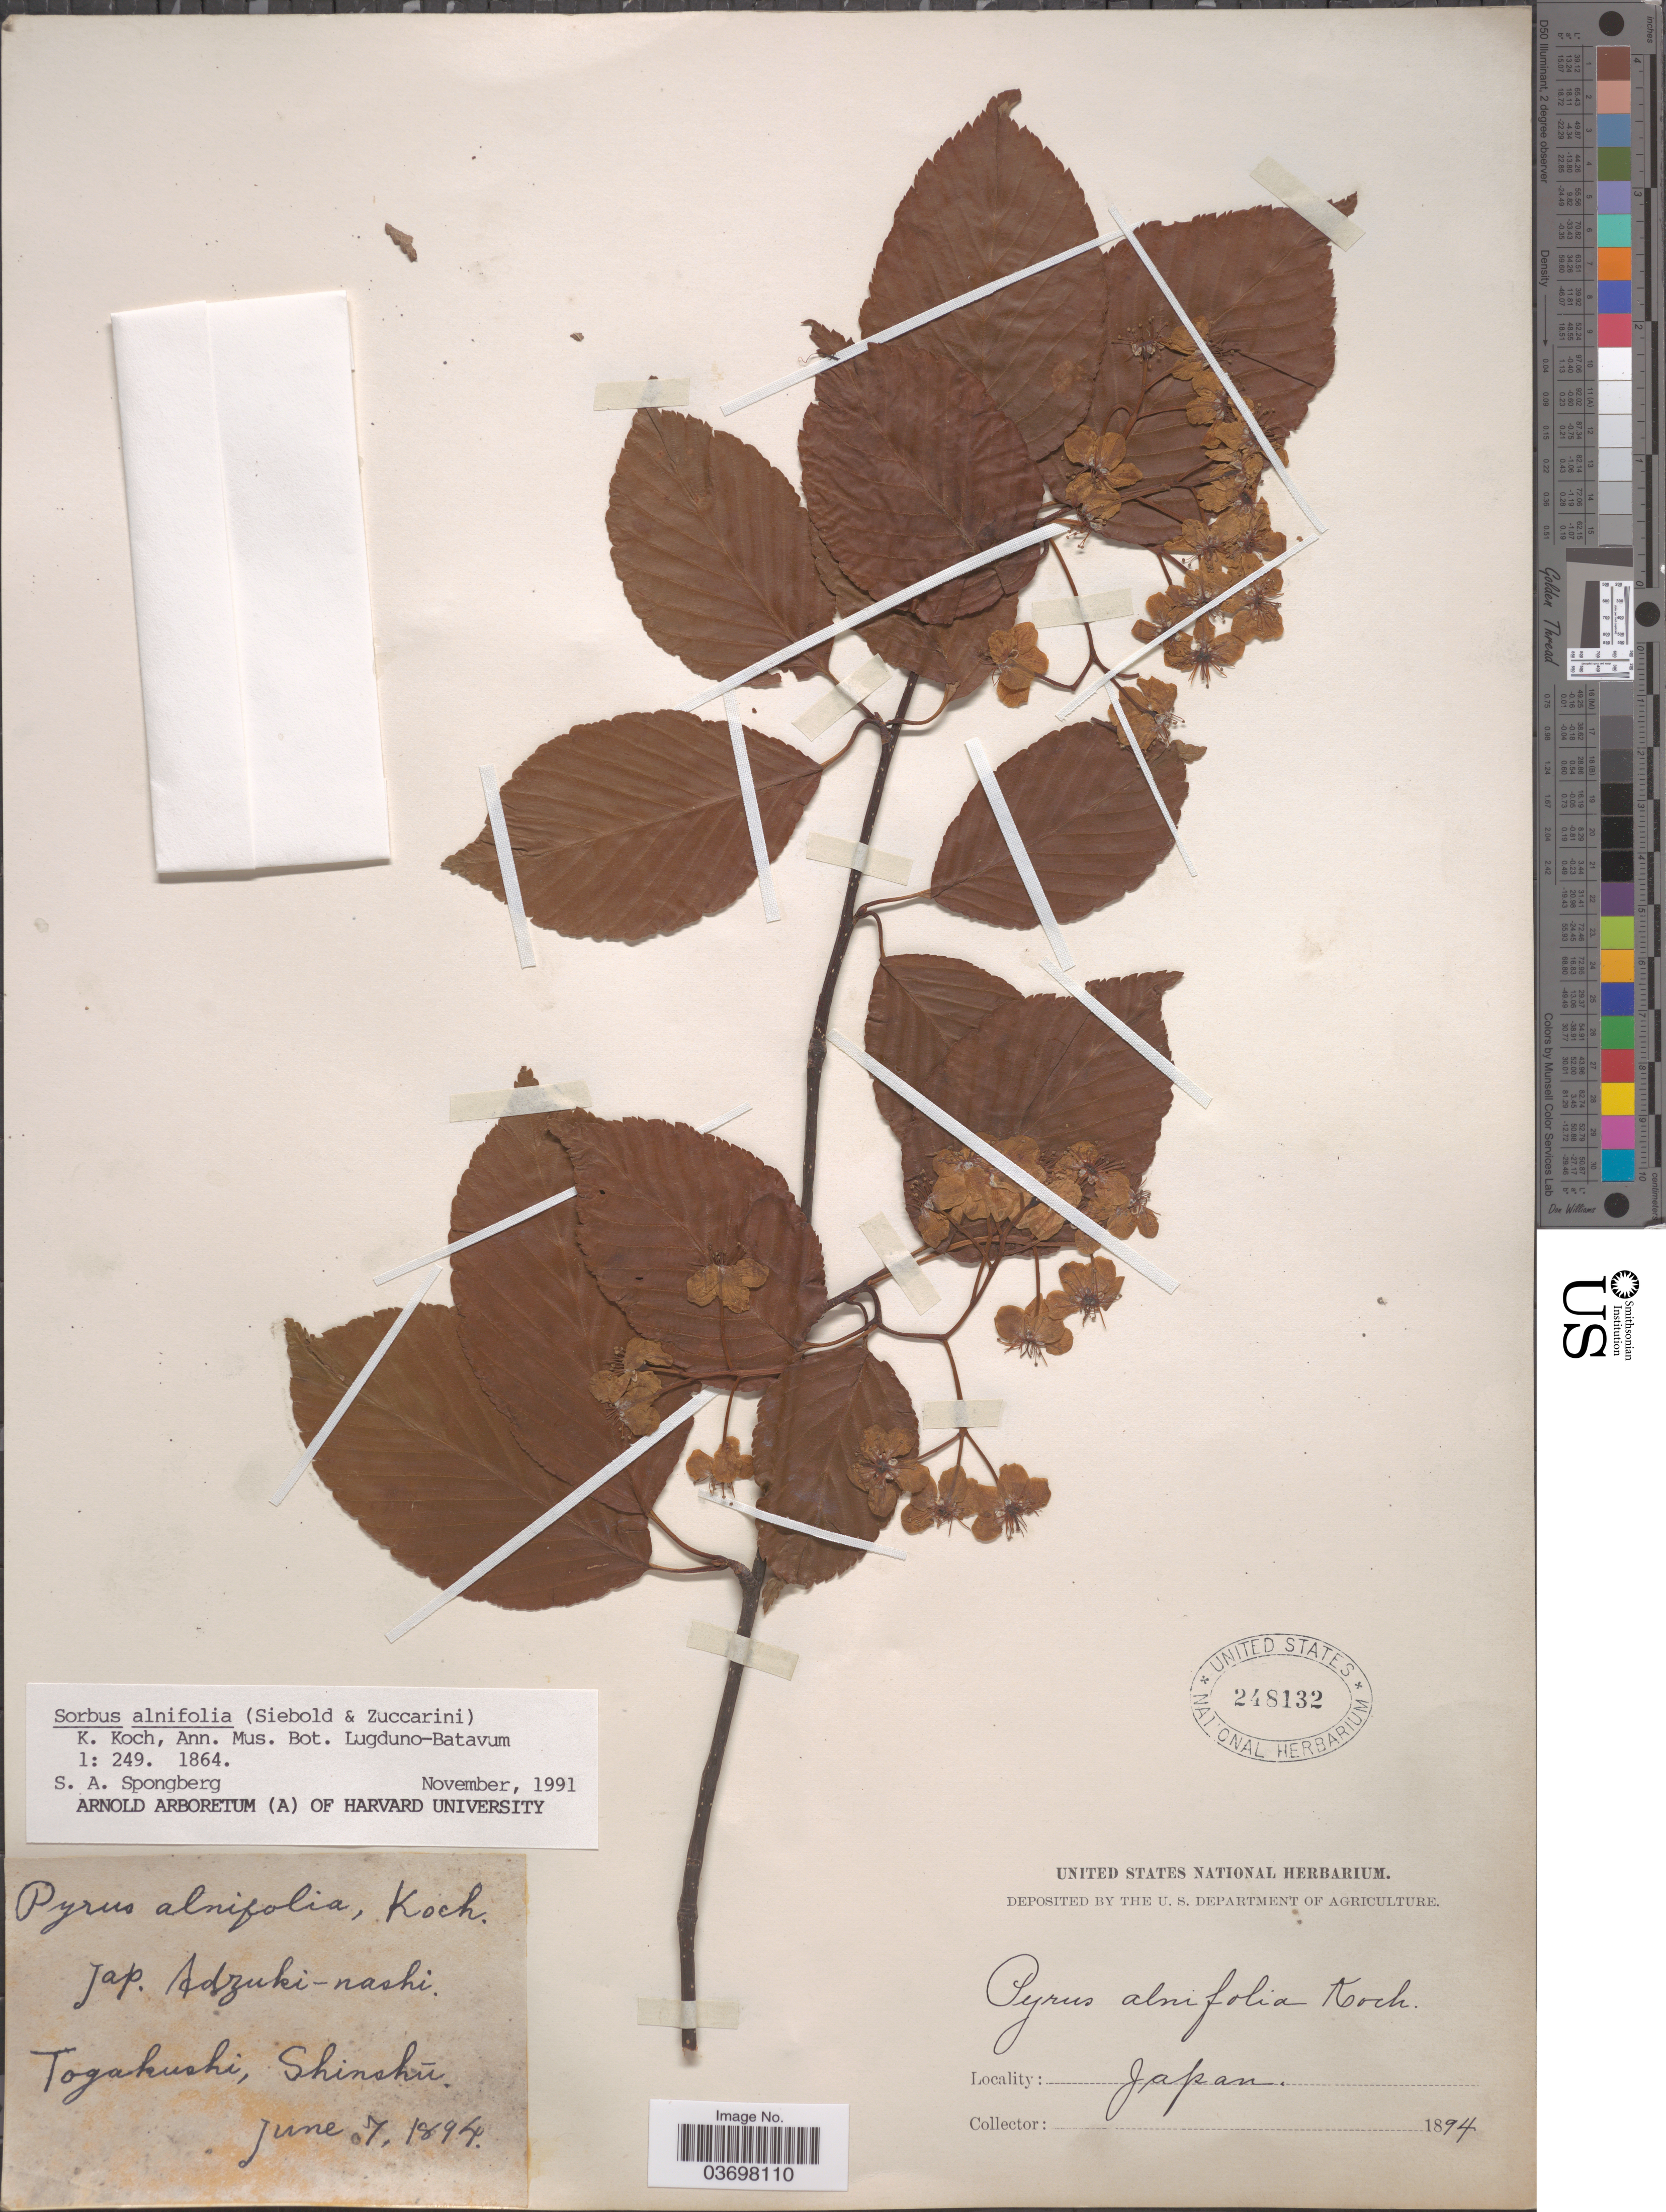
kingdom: Plantae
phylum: Tracheophyta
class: Magnoliopsida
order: Rosales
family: Rosaceae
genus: Sorbus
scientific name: Sorbus alnifolia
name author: (Siebold & Zucc.) K. Koch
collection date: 1894-06-07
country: Japan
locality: Togakushi, Shinshū.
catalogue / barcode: US 248132